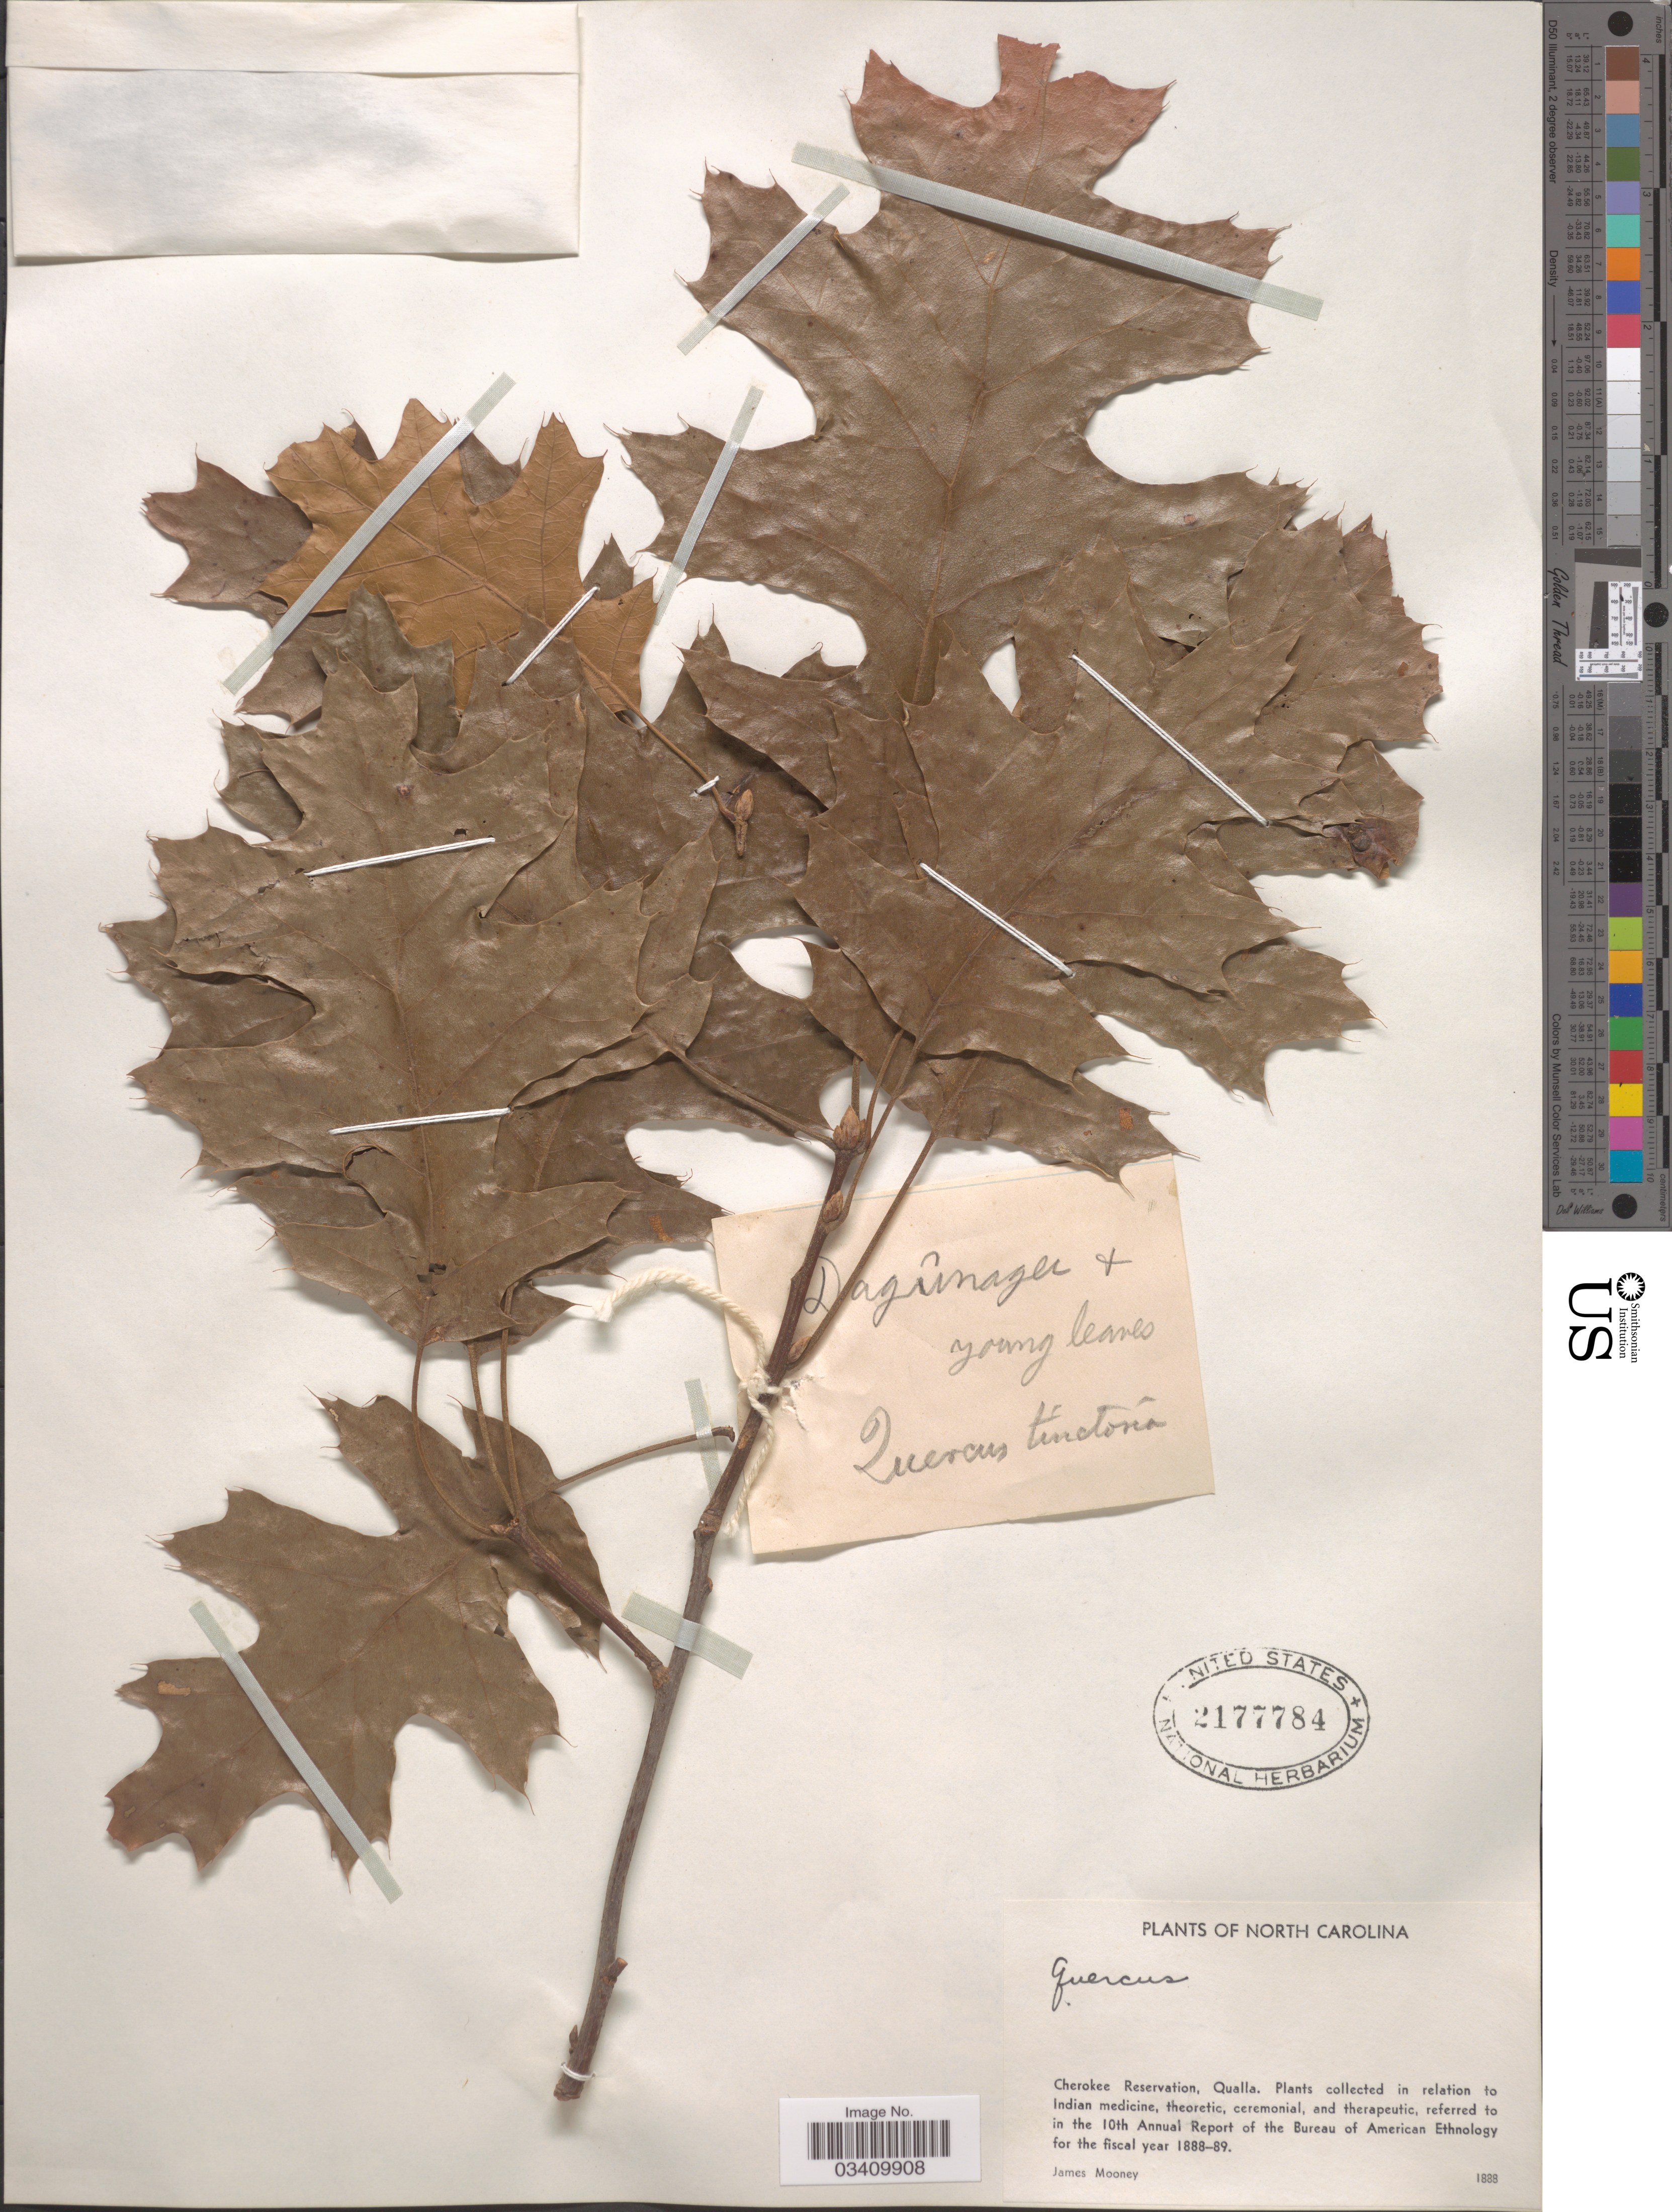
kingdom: Plantae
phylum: Tracheophyta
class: Magnoliopsida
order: Fagales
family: Fagaceae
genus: Quercus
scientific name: Quercus sp.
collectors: J. Mooney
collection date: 1888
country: United States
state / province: North Carolina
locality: Cherokee Reservation, Qualla.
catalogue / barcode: US 2177784